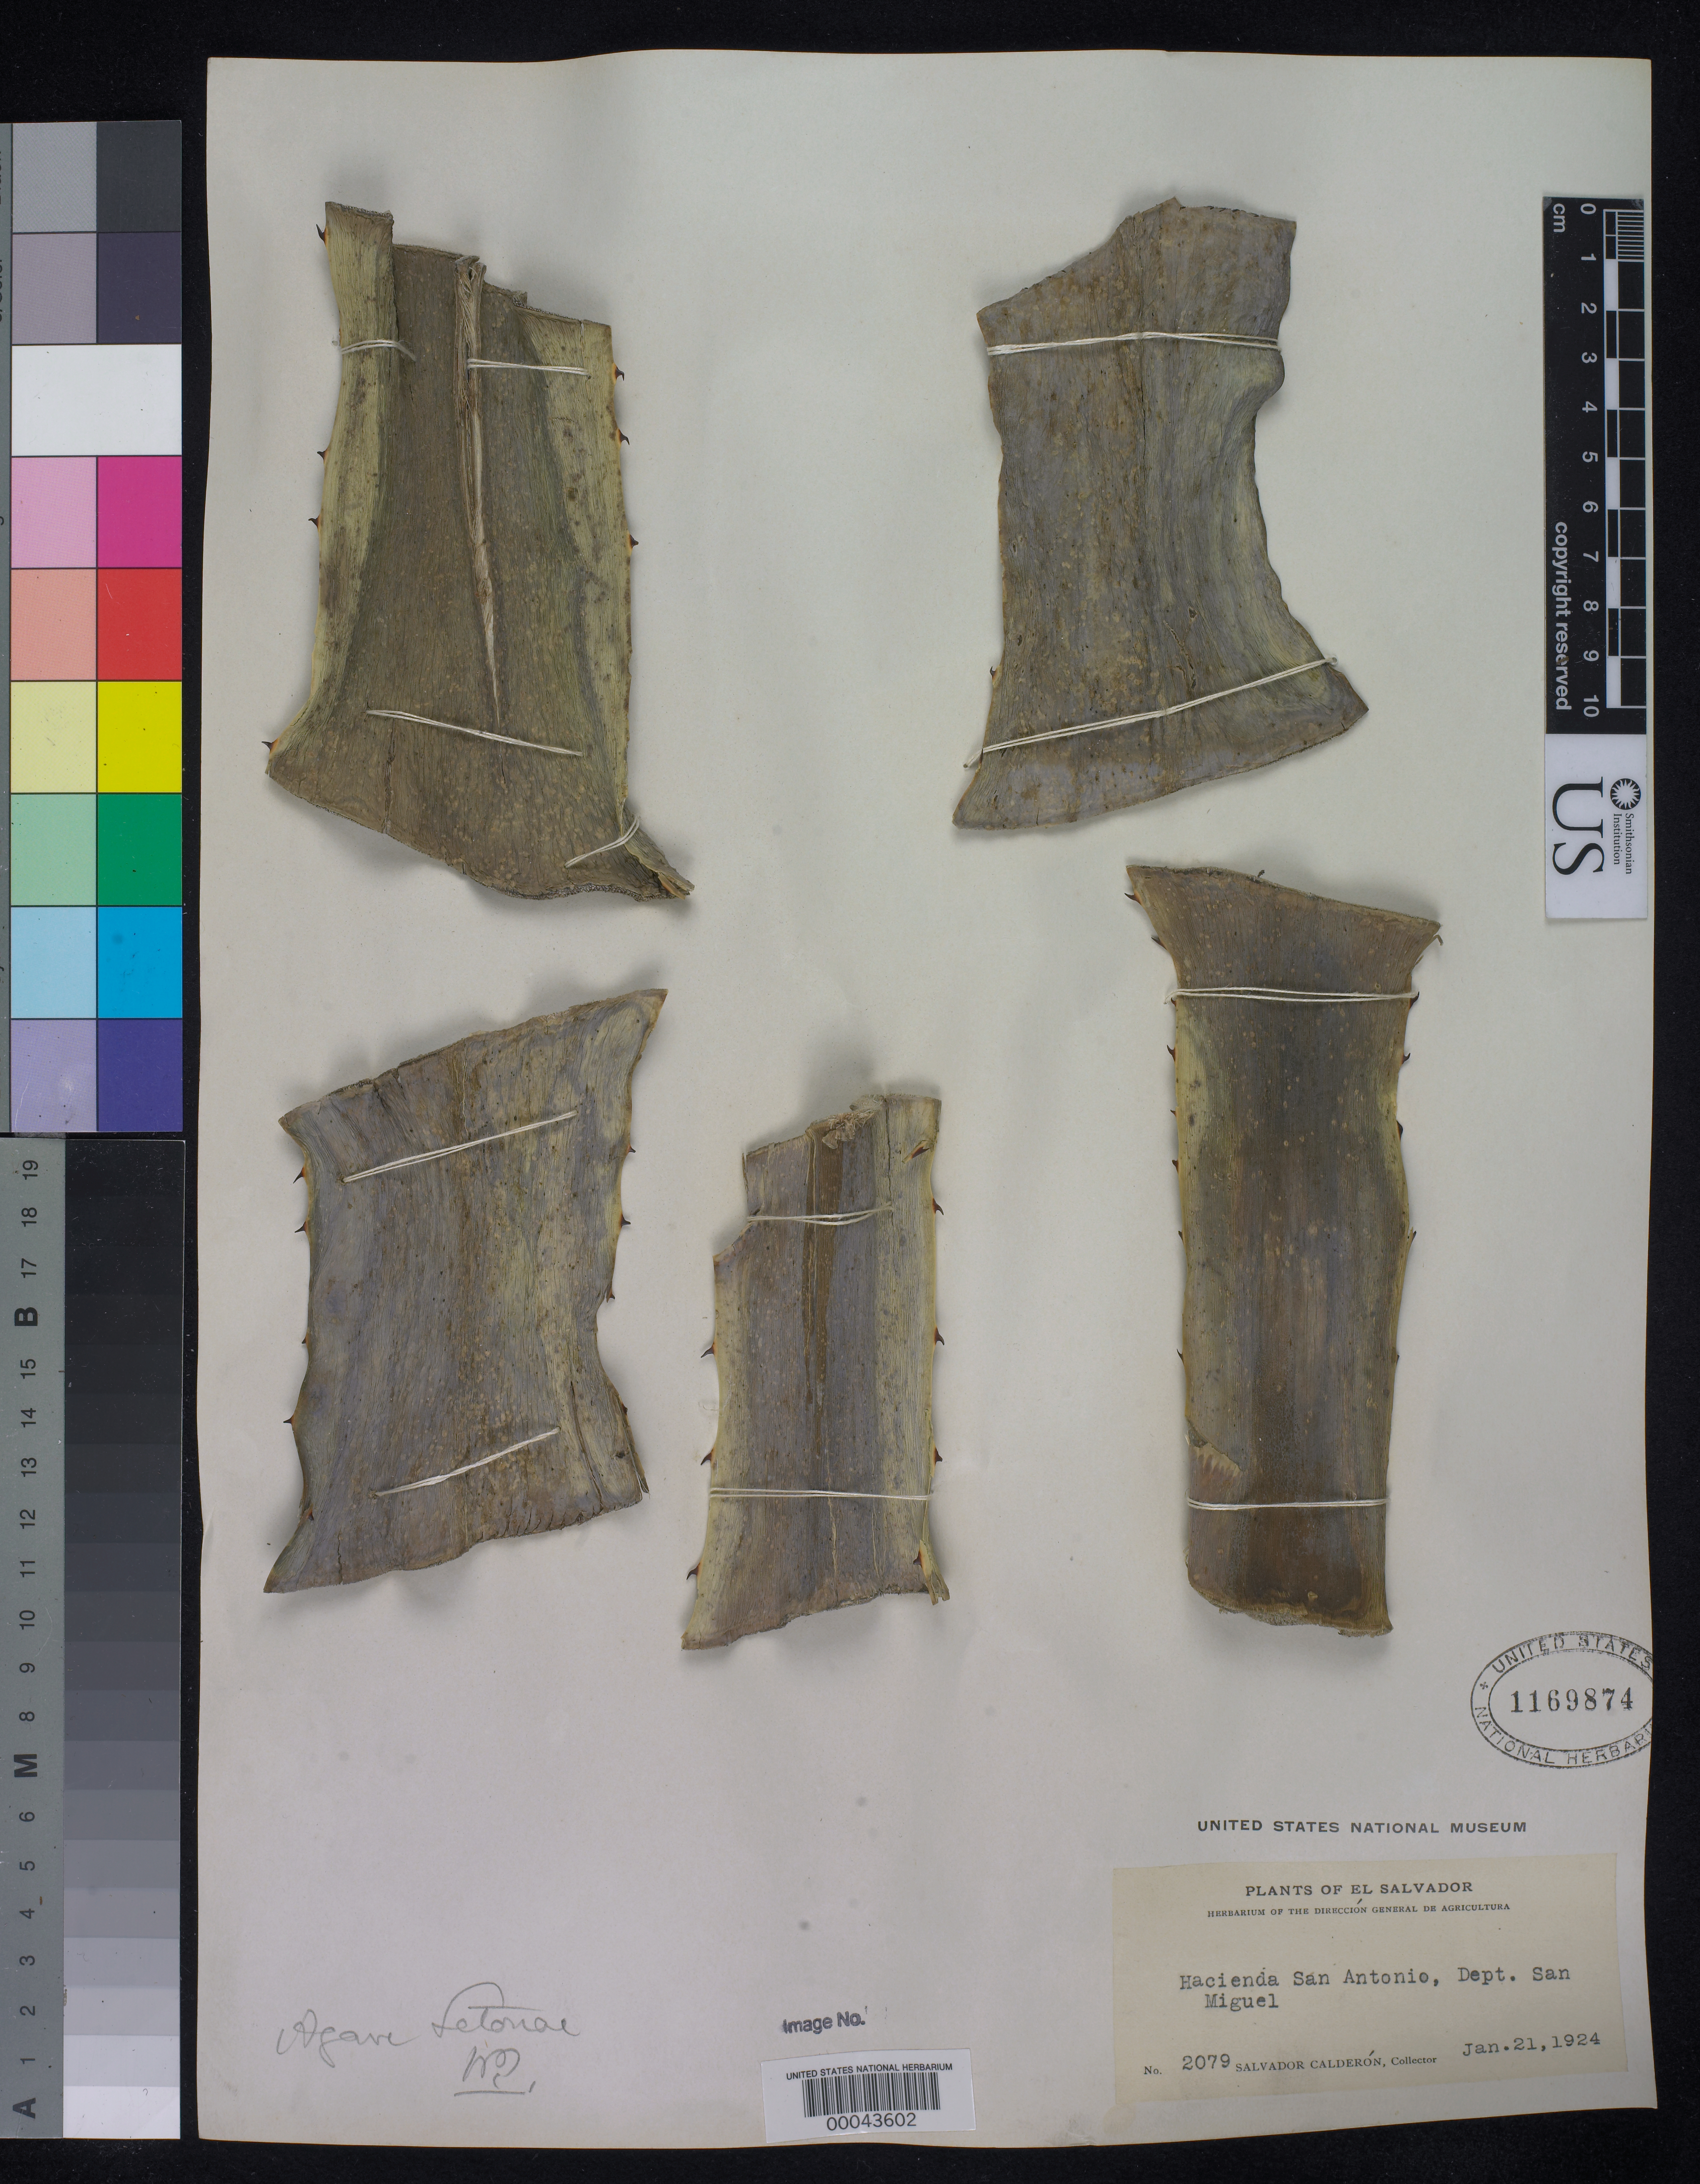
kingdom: Plantae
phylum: Tracheophyta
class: Liliopsida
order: Asparagales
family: Asparagaceae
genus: Agave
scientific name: Agave angustifolia var. letonae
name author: (F.W. Taylor ex Trel.) Gentry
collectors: S. Calderón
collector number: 2079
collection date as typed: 21 Jan 1924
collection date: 1924-01-21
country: El Salvador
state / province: San Miguel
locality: Hacienda san antonio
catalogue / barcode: US 1169874